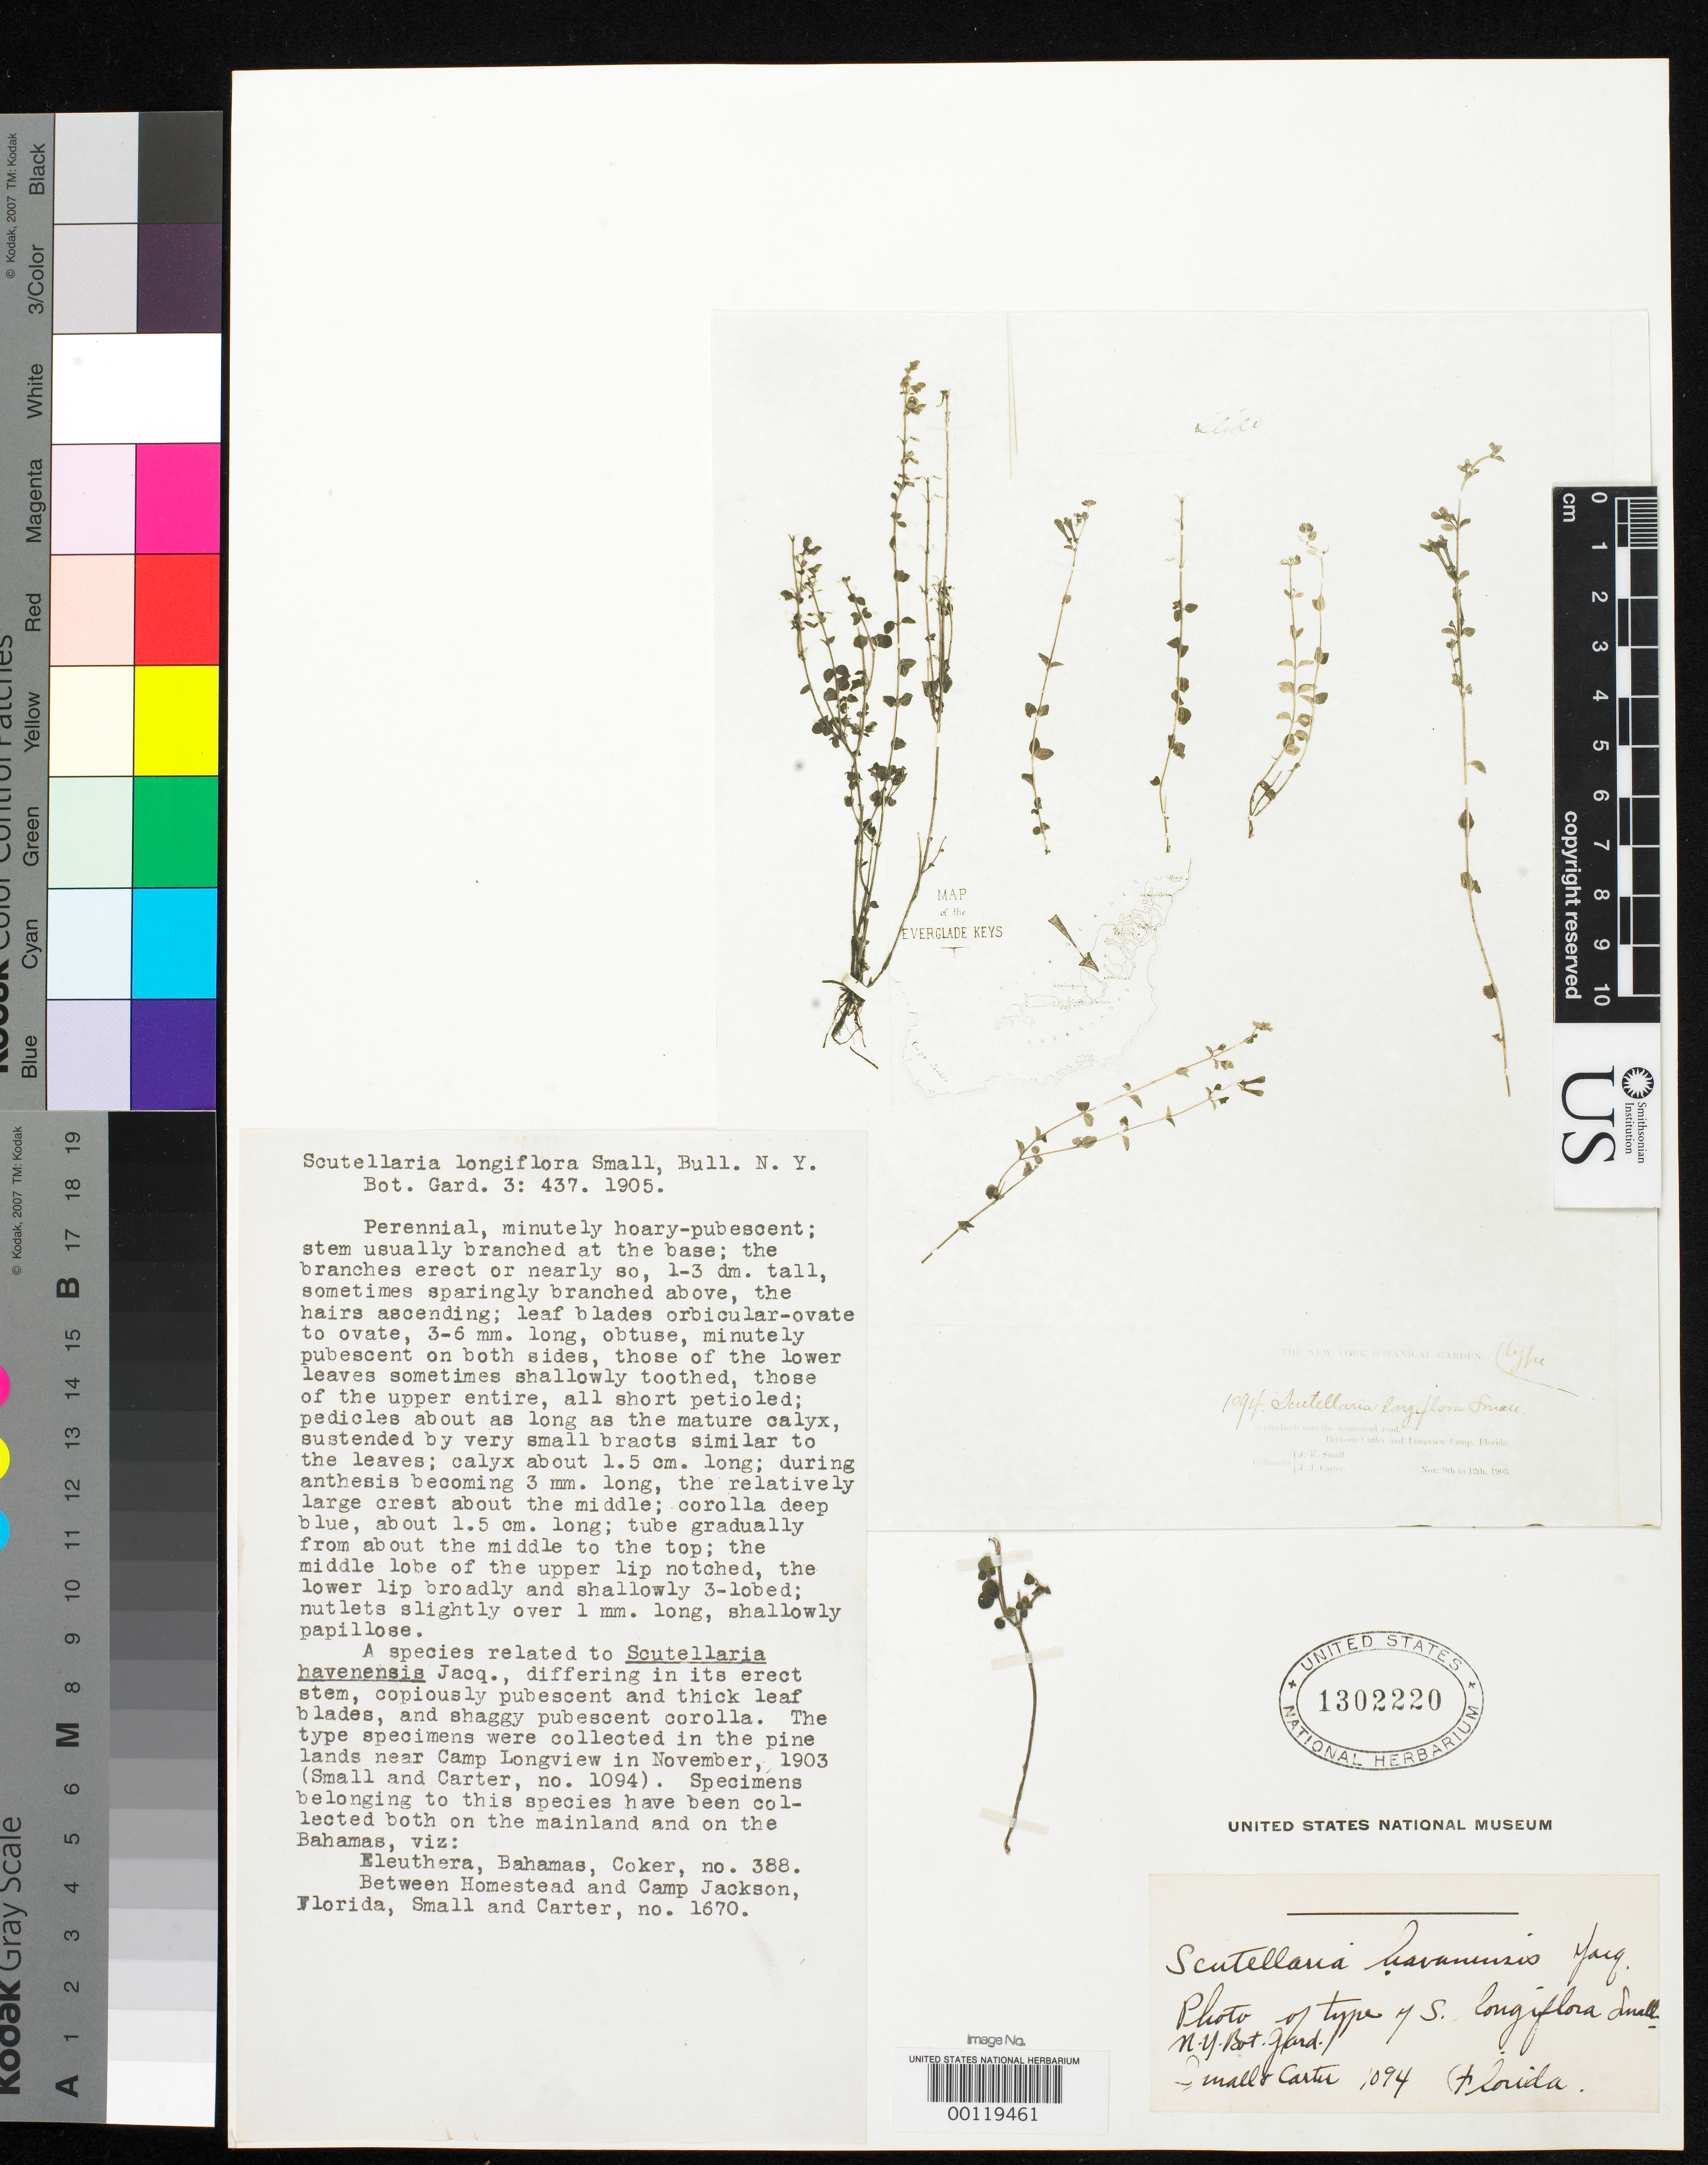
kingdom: Plantae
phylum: Tracheophyta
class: Magnoliopsida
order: Lamiales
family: Lamiaceae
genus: Scutellaria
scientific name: Scutellaria longiflora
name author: Small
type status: Isotype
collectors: J. K. Small & J. J. Carter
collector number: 1094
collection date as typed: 09 Nov 1903 to 12 Nov 1903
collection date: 1903-11-09/1903-11-12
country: United States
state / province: Florida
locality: Between Cutler & Longview camp.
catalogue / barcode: US 1302220